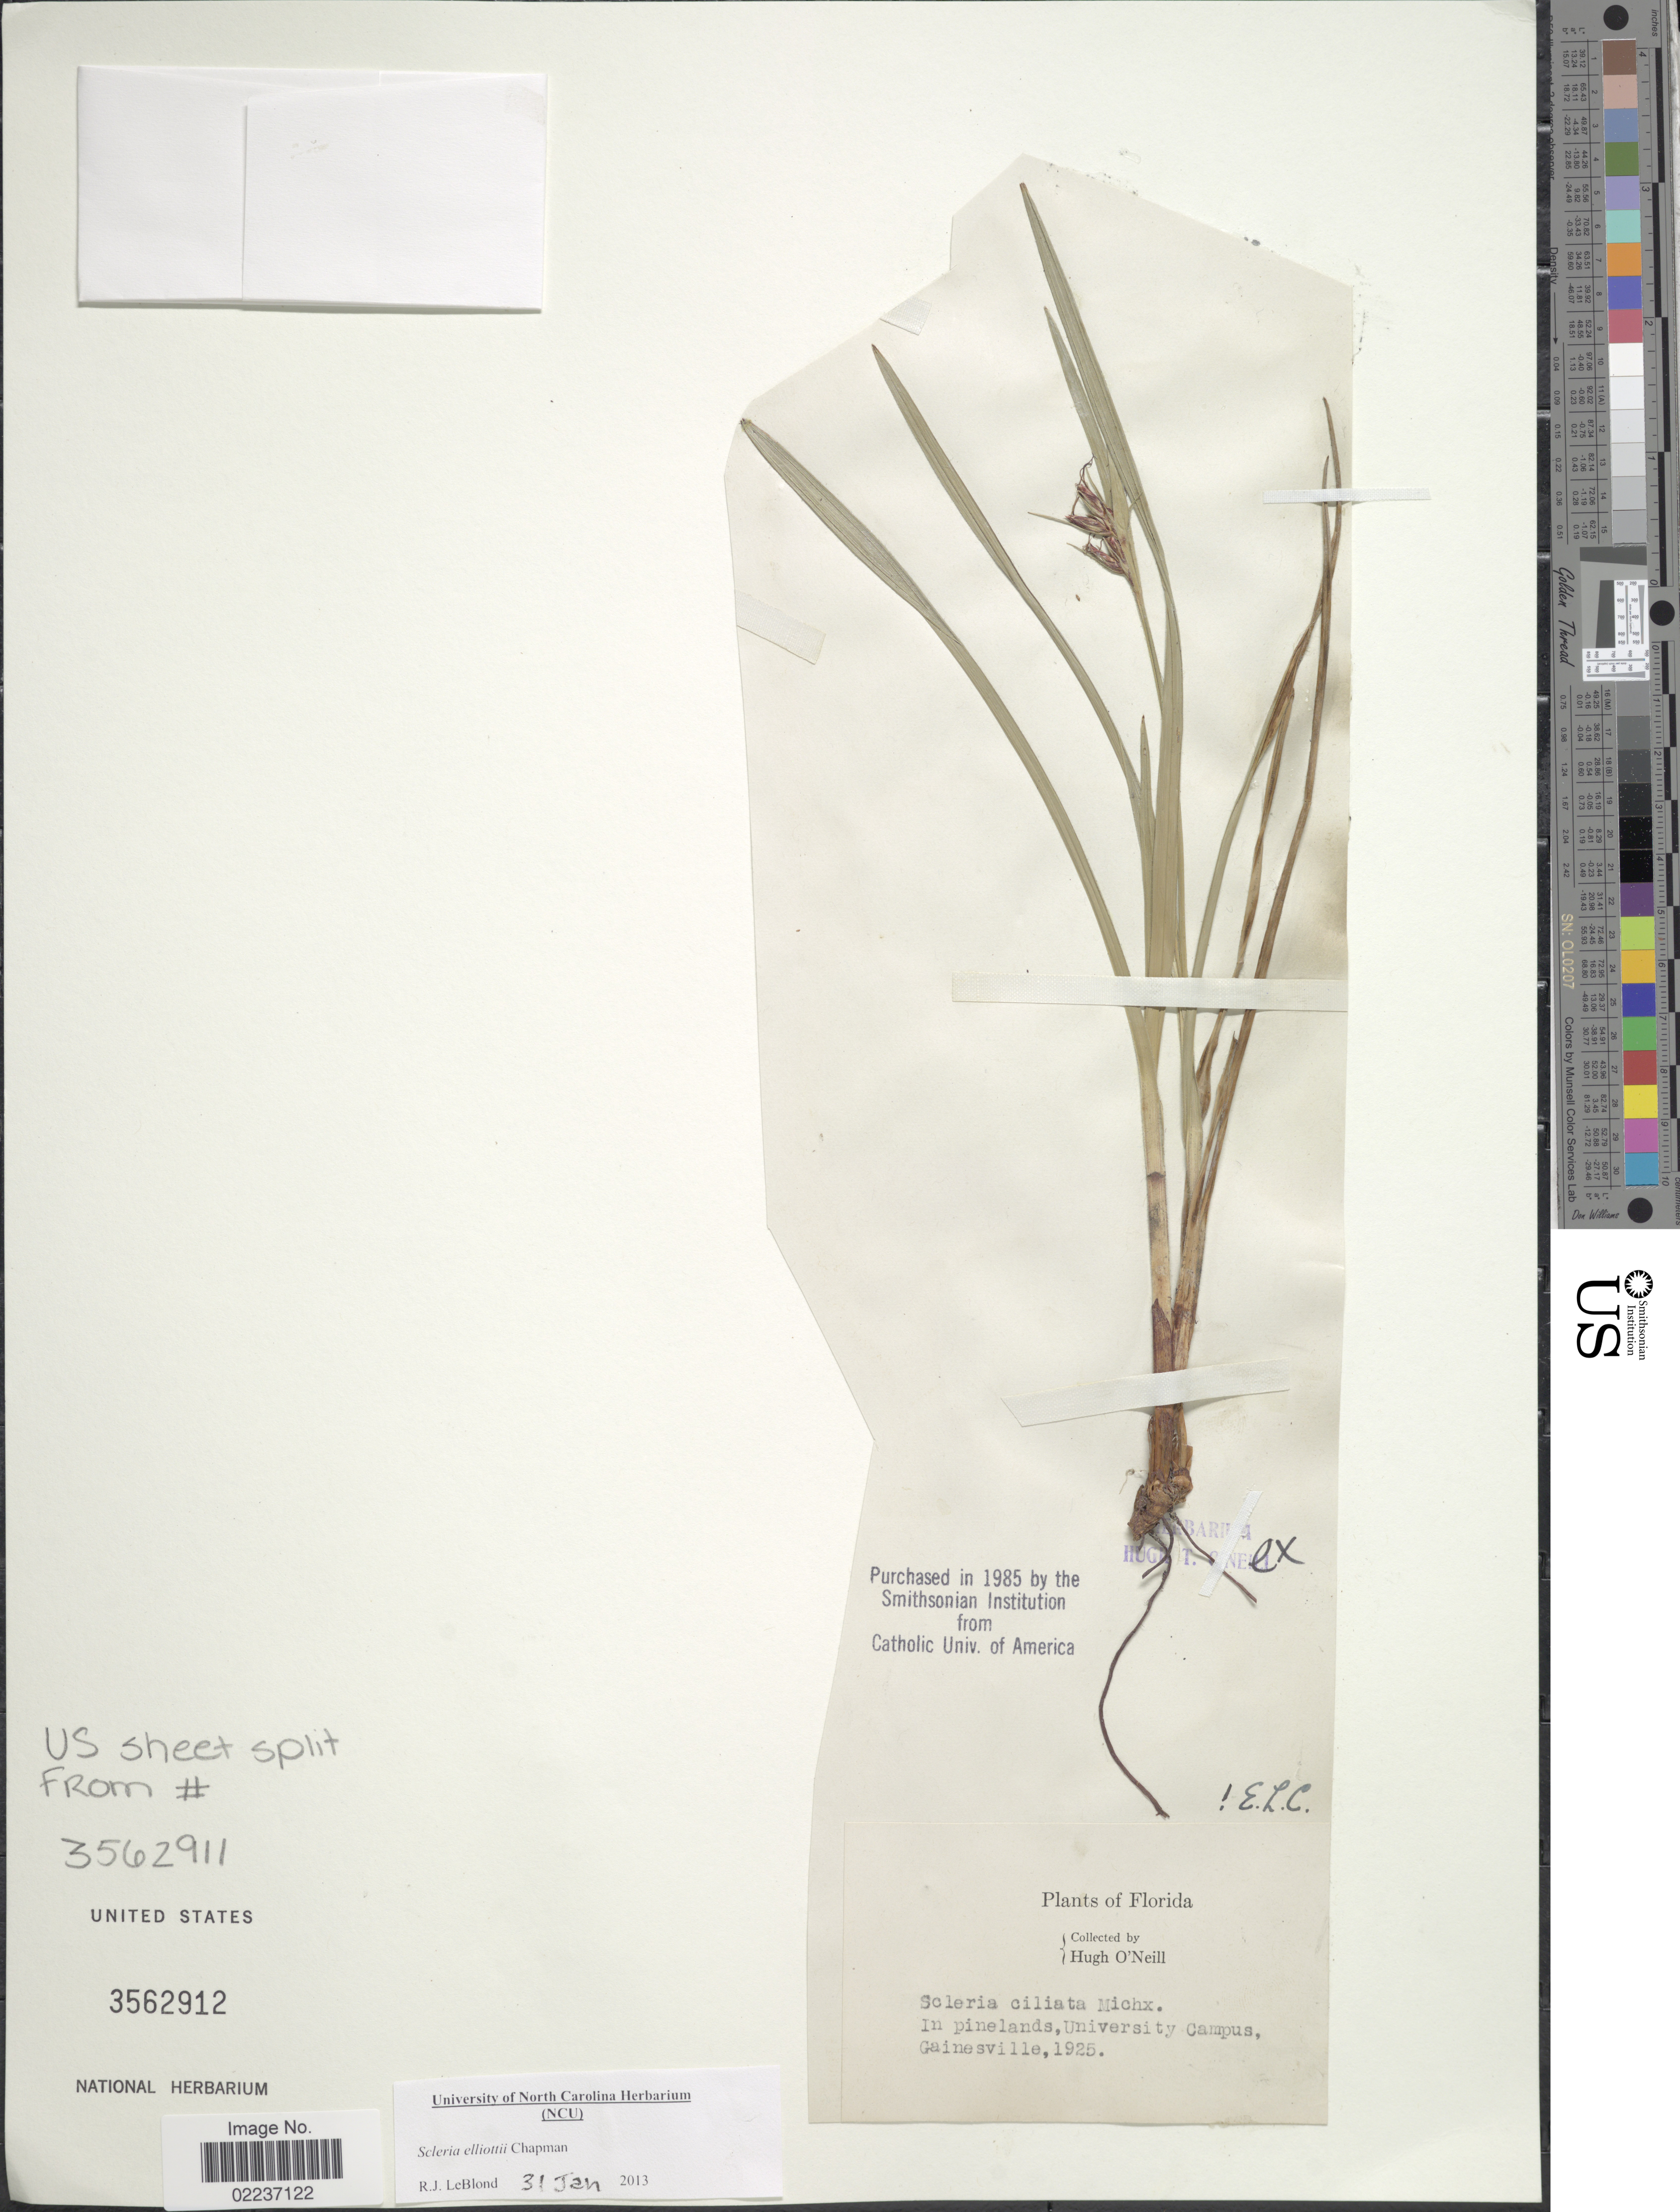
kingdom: Plantae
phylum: Tracheophyta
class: Liliopsida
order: Poales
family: Cyperaceae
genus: Scleria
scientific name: Scleria ciliata var. elliottii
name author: (Chapm.) Fernald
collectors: H. O'Neill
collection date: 1925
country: United States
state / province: Florida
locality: University Campus, Gainesville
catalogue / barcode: US 3562912